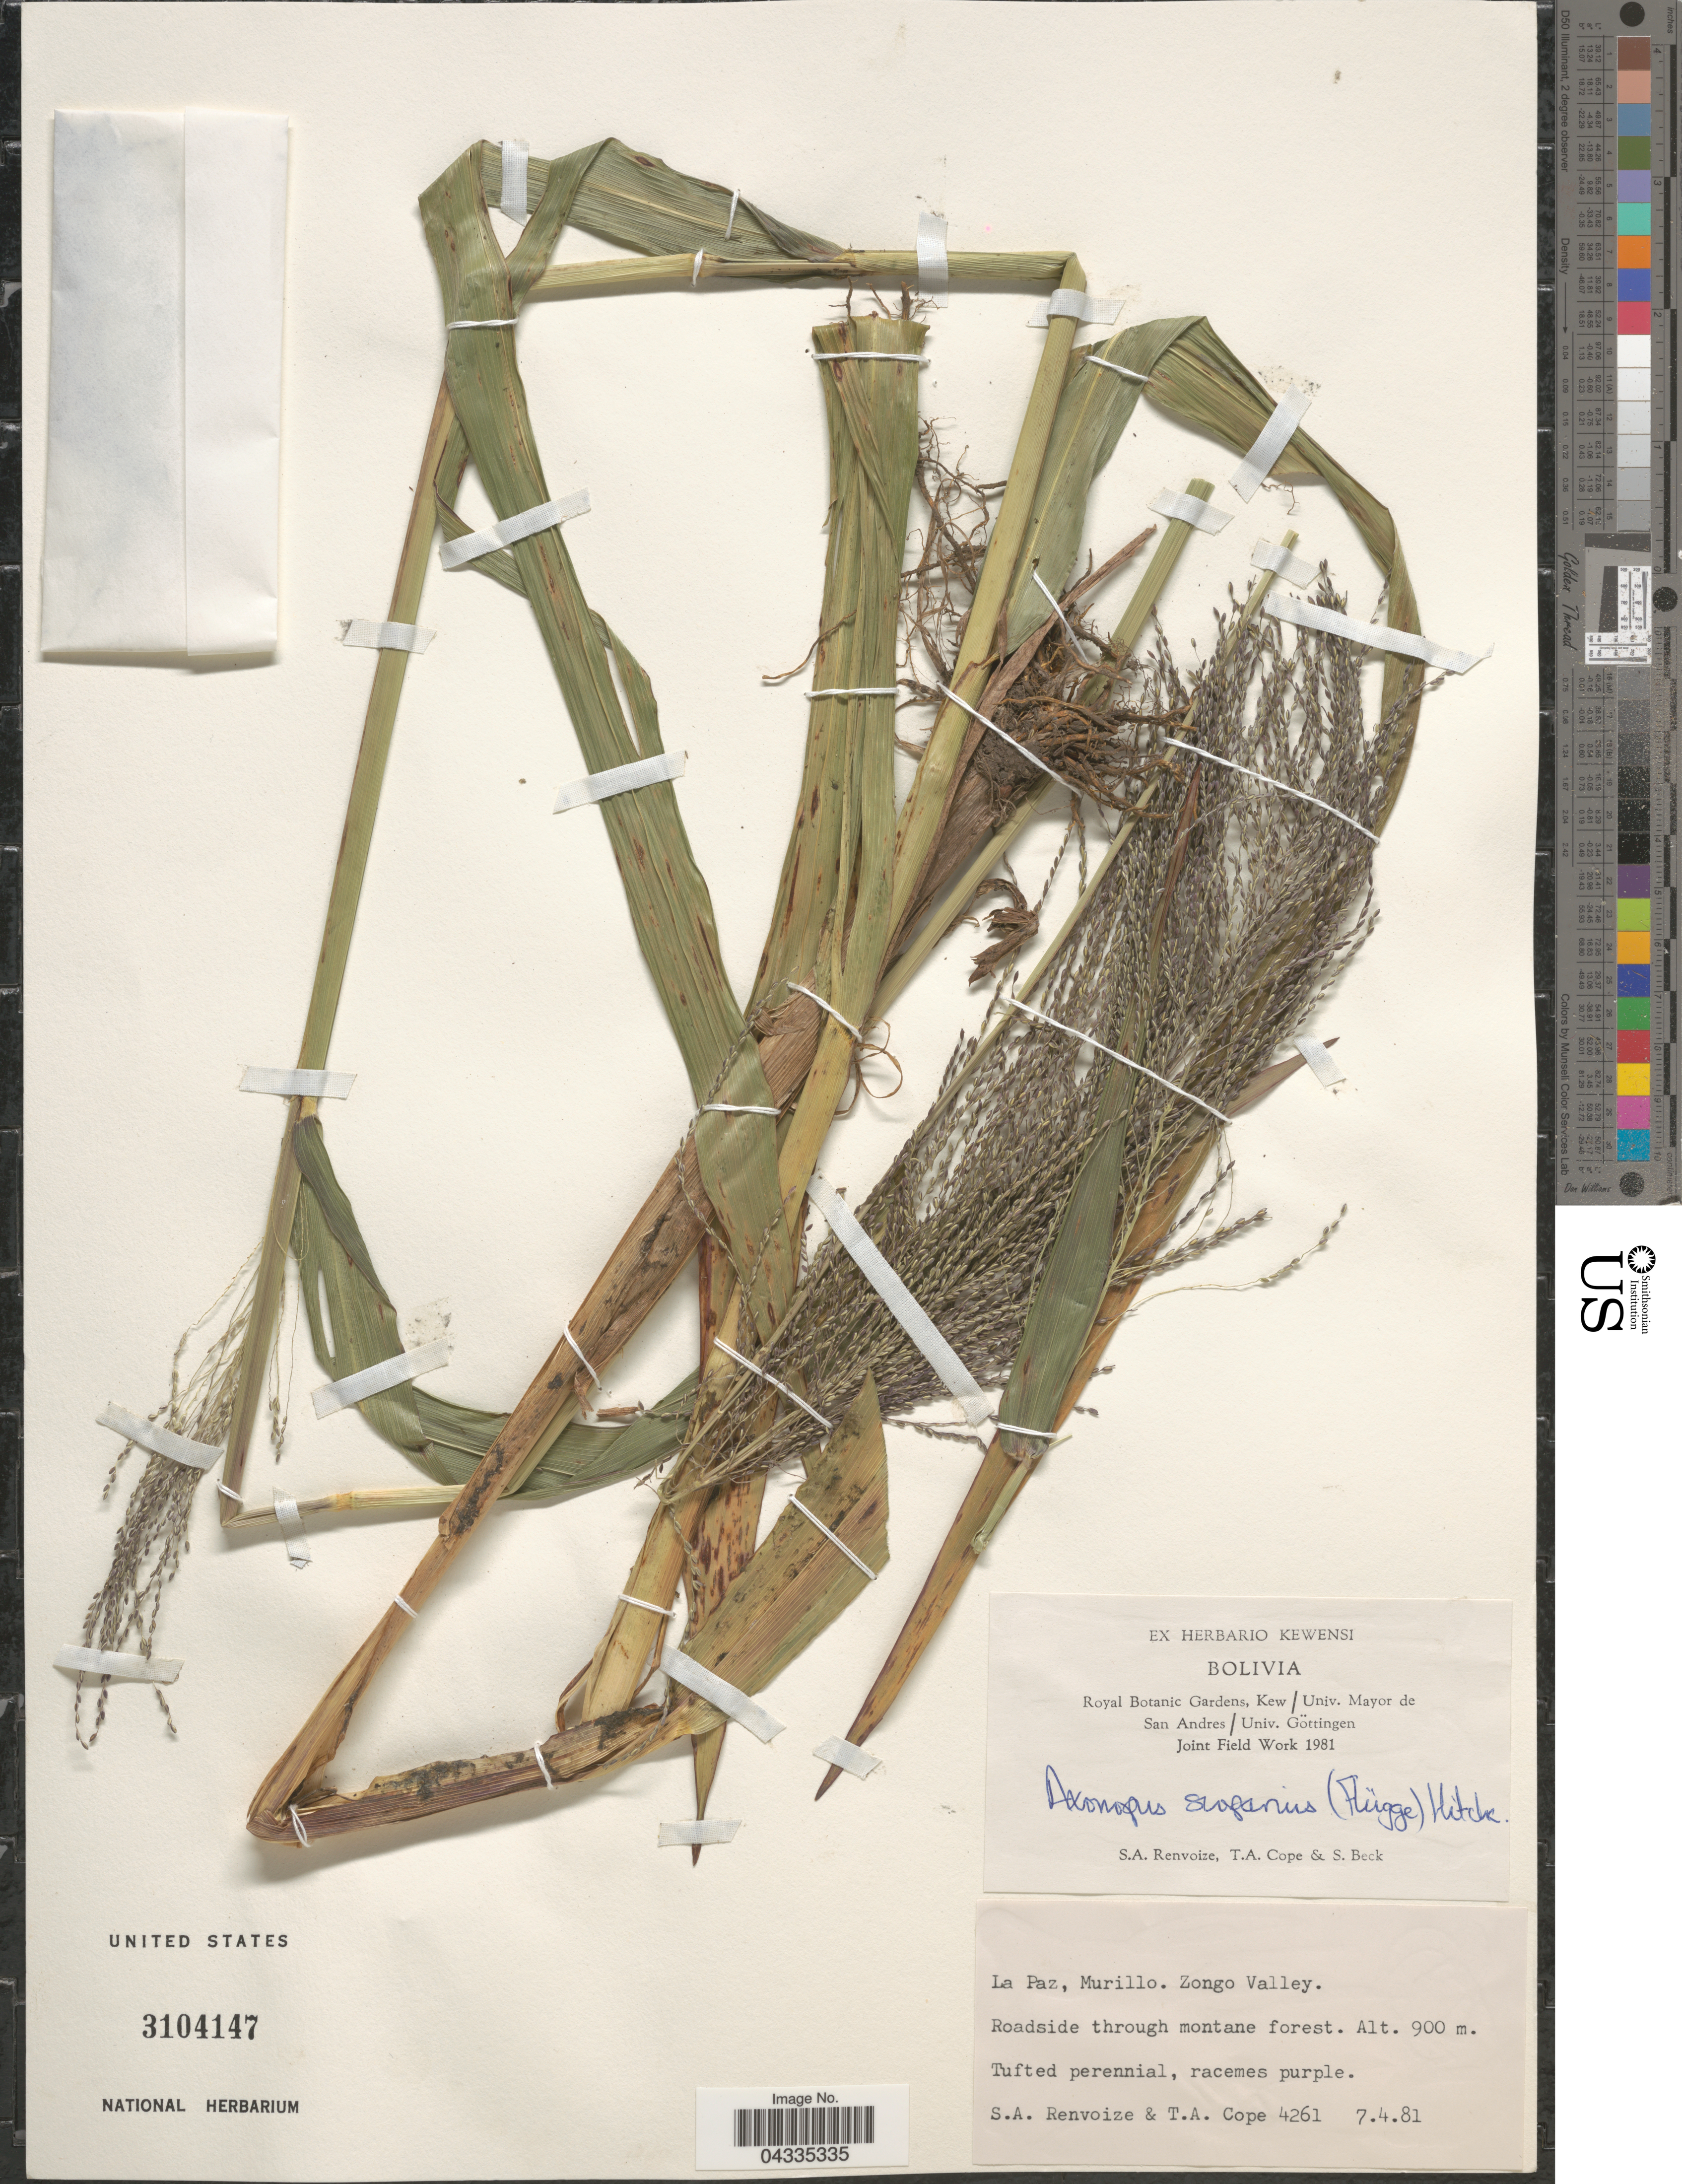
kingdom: Plantae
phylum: Tracheophyta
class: Liliopsida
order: Poales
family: Poaceae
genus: Axonopus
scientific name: Axonopus scoparius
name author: (Flüggé) Kuhlm.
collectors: S. A. Renvoize, T. A. Cope & S. G. Beck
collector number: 4261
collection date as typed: Transcribed d/m/y: 7/4/81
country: Bolivia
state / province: La Paz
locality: Murillo. Zongo Valley. Roadside through montane forest.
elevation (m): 900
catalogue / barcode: US 3104147